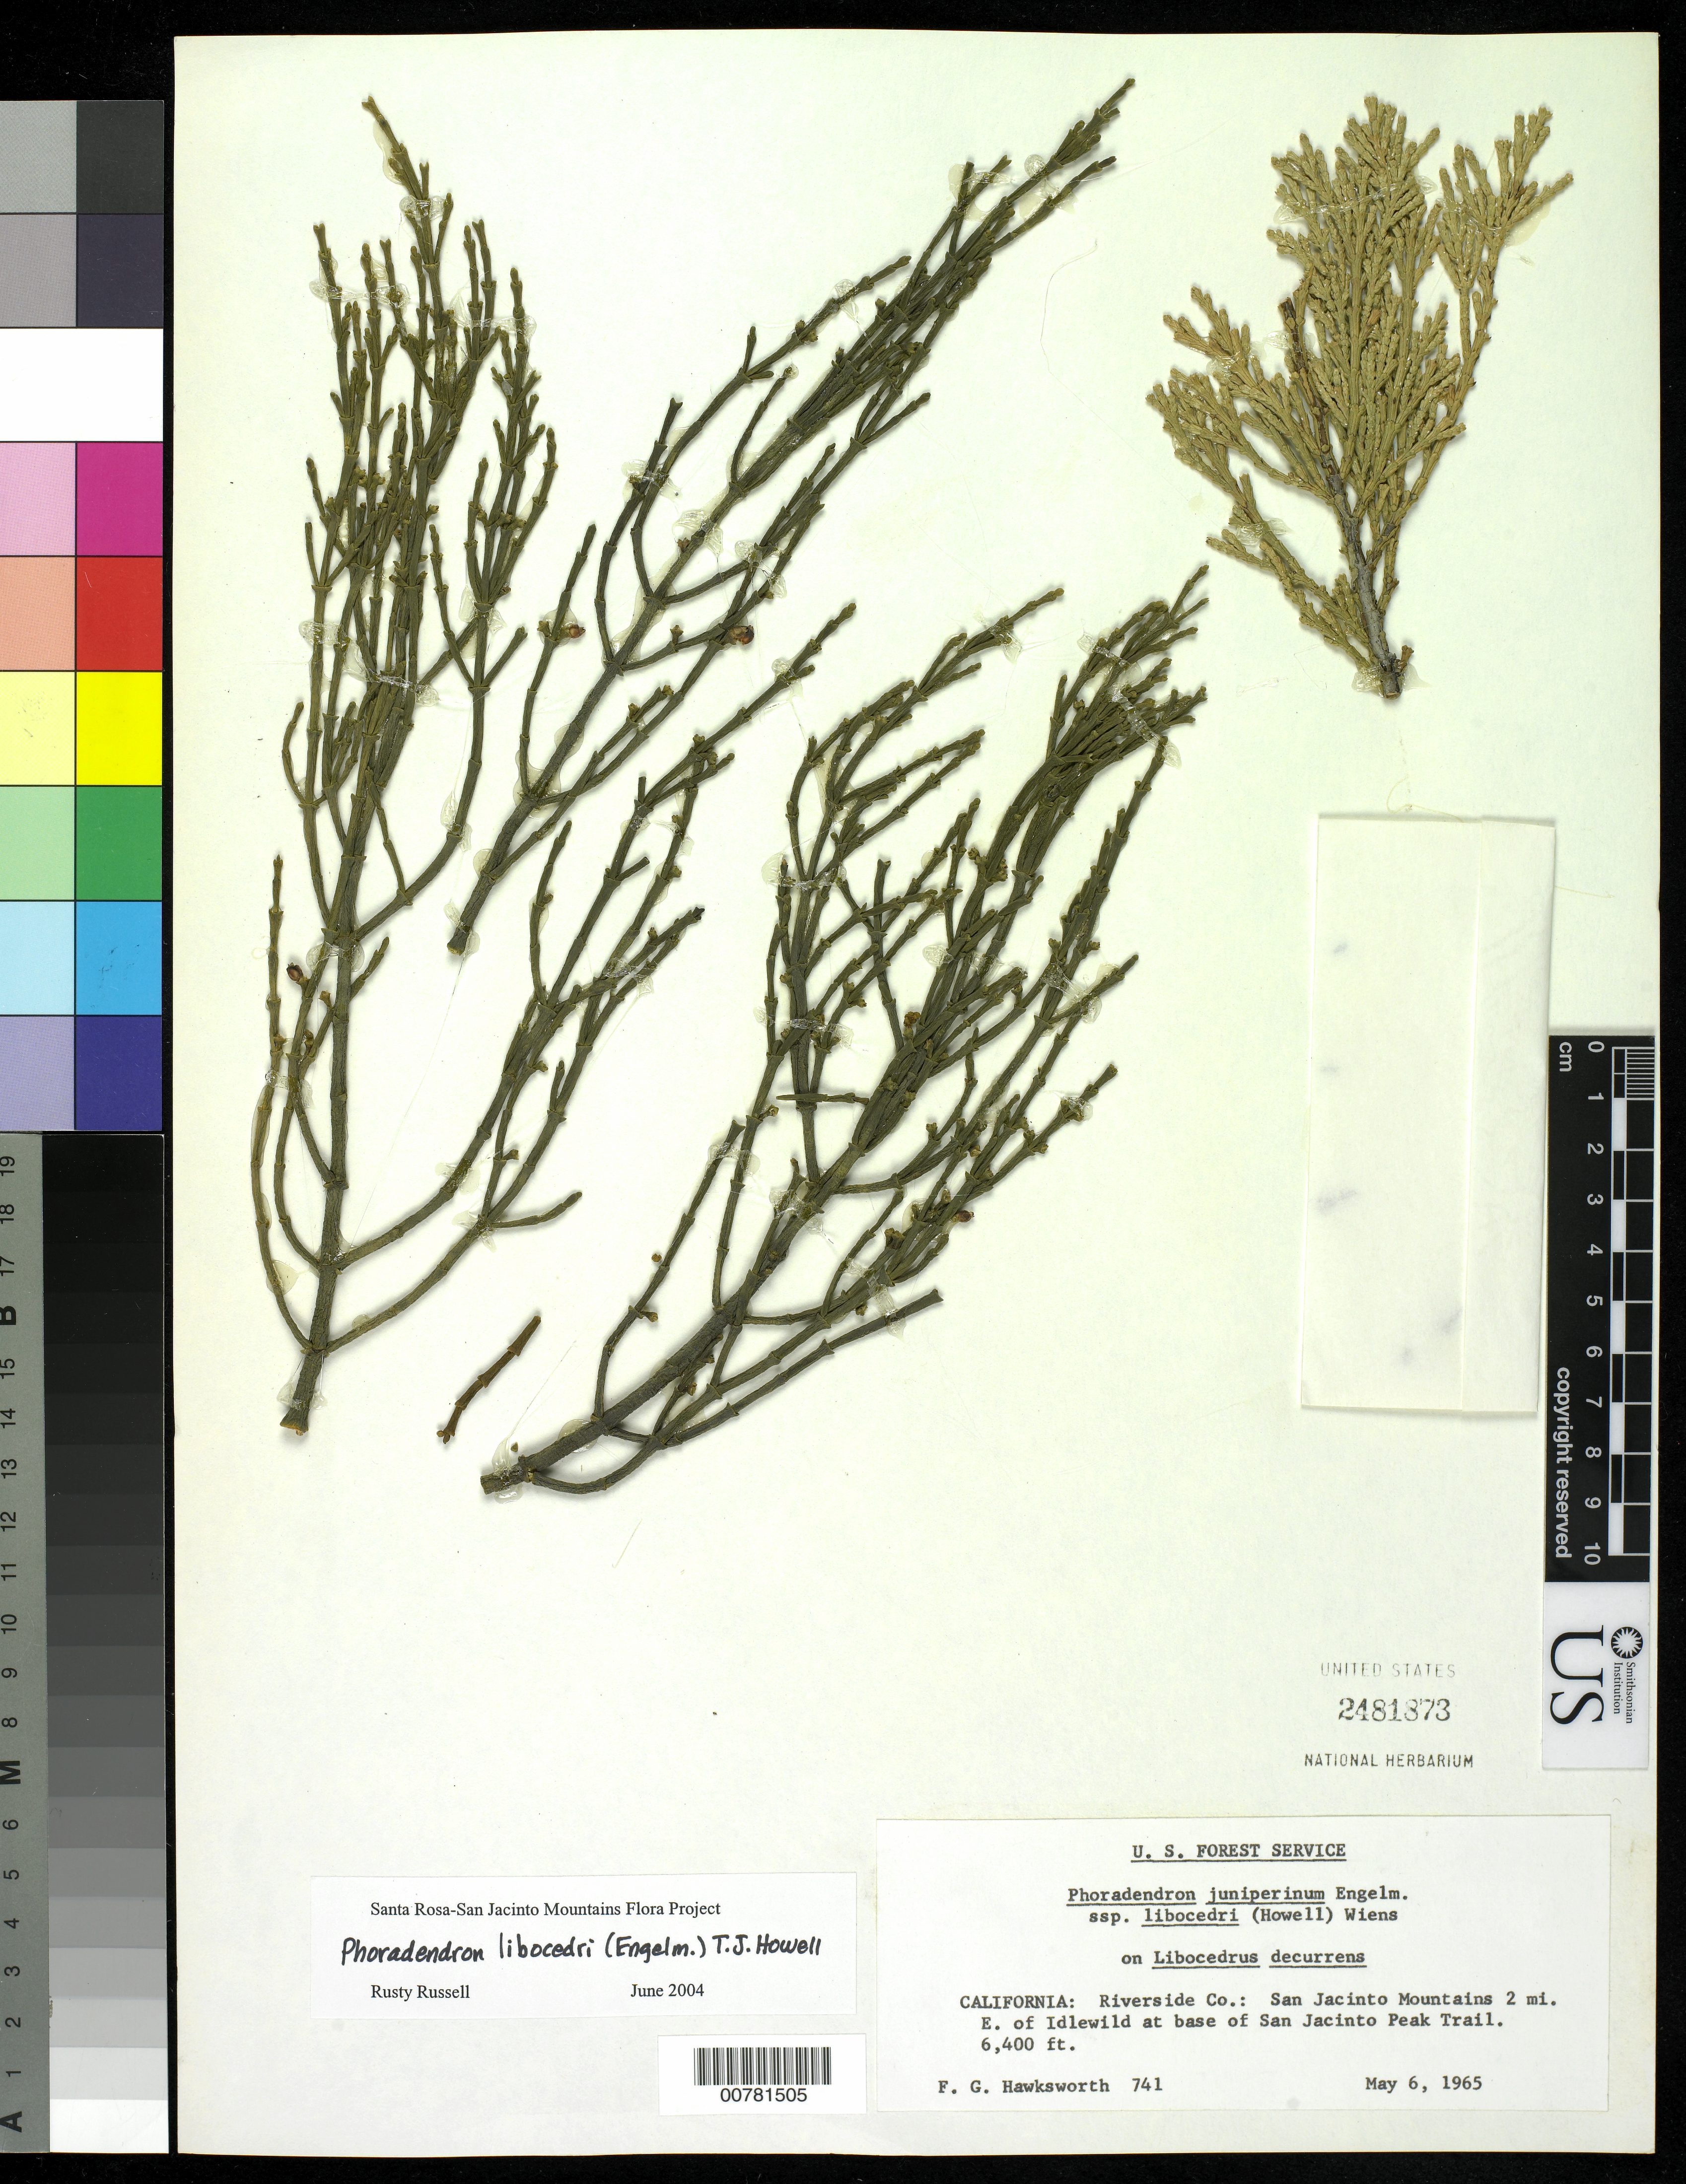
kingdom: Plantae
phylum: Tracheophyta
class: Magnoliopsida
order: Santalales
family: Viscaceae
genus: Phoradendron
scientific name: Phoradendron libocedri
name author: (Engelm.) Howell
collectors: F. G. Hawksworth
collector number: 741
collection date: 1965-05-06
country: United States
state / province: California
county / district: Riverside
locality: Riverside Co.; San Jacinto Mountains 2 mi. E. of Idlewild at base of San Jacinto Peak Trail.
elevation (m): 1951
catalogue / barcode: US 2481873